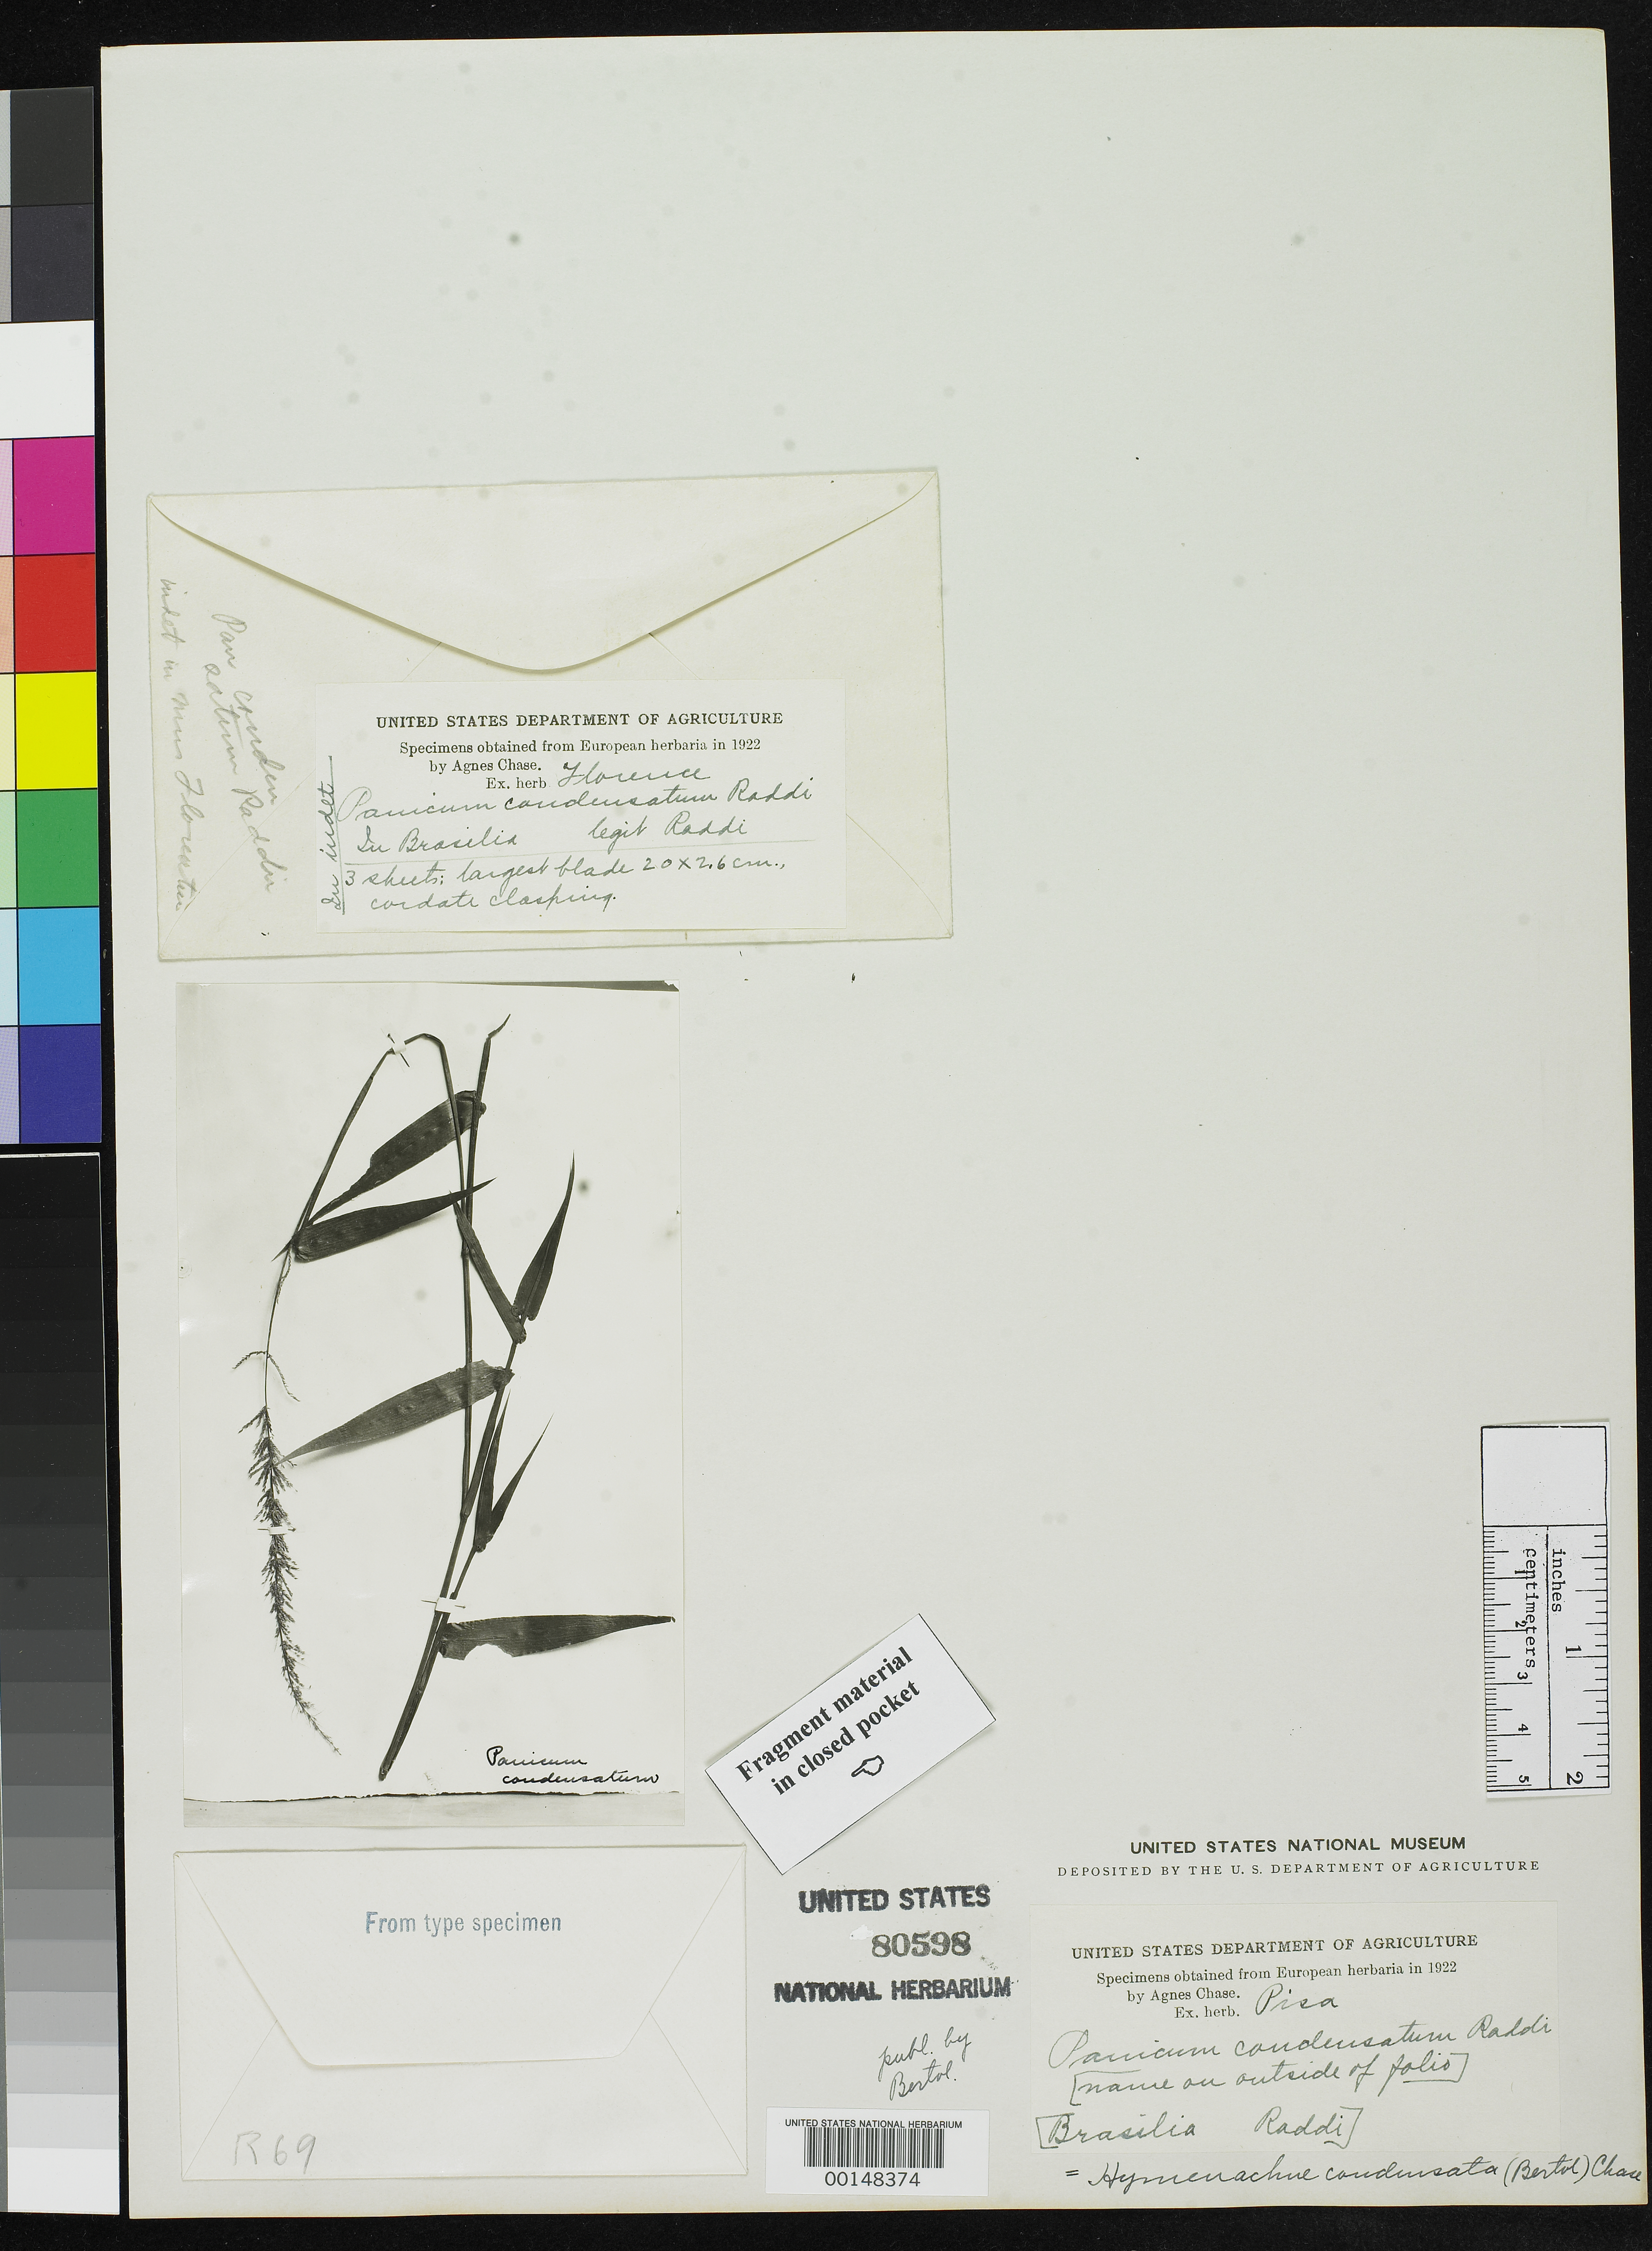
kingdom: Plantae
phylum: Tracheophyta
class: Liliopsida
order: Poales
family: Poaceae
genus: Panicum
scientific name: Panicum condensatum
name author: Raddi ex Bertoloni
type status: Type Fragment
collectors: G. Raddi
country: Brazil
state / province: Rio de Janeiro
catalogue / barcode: US 80598